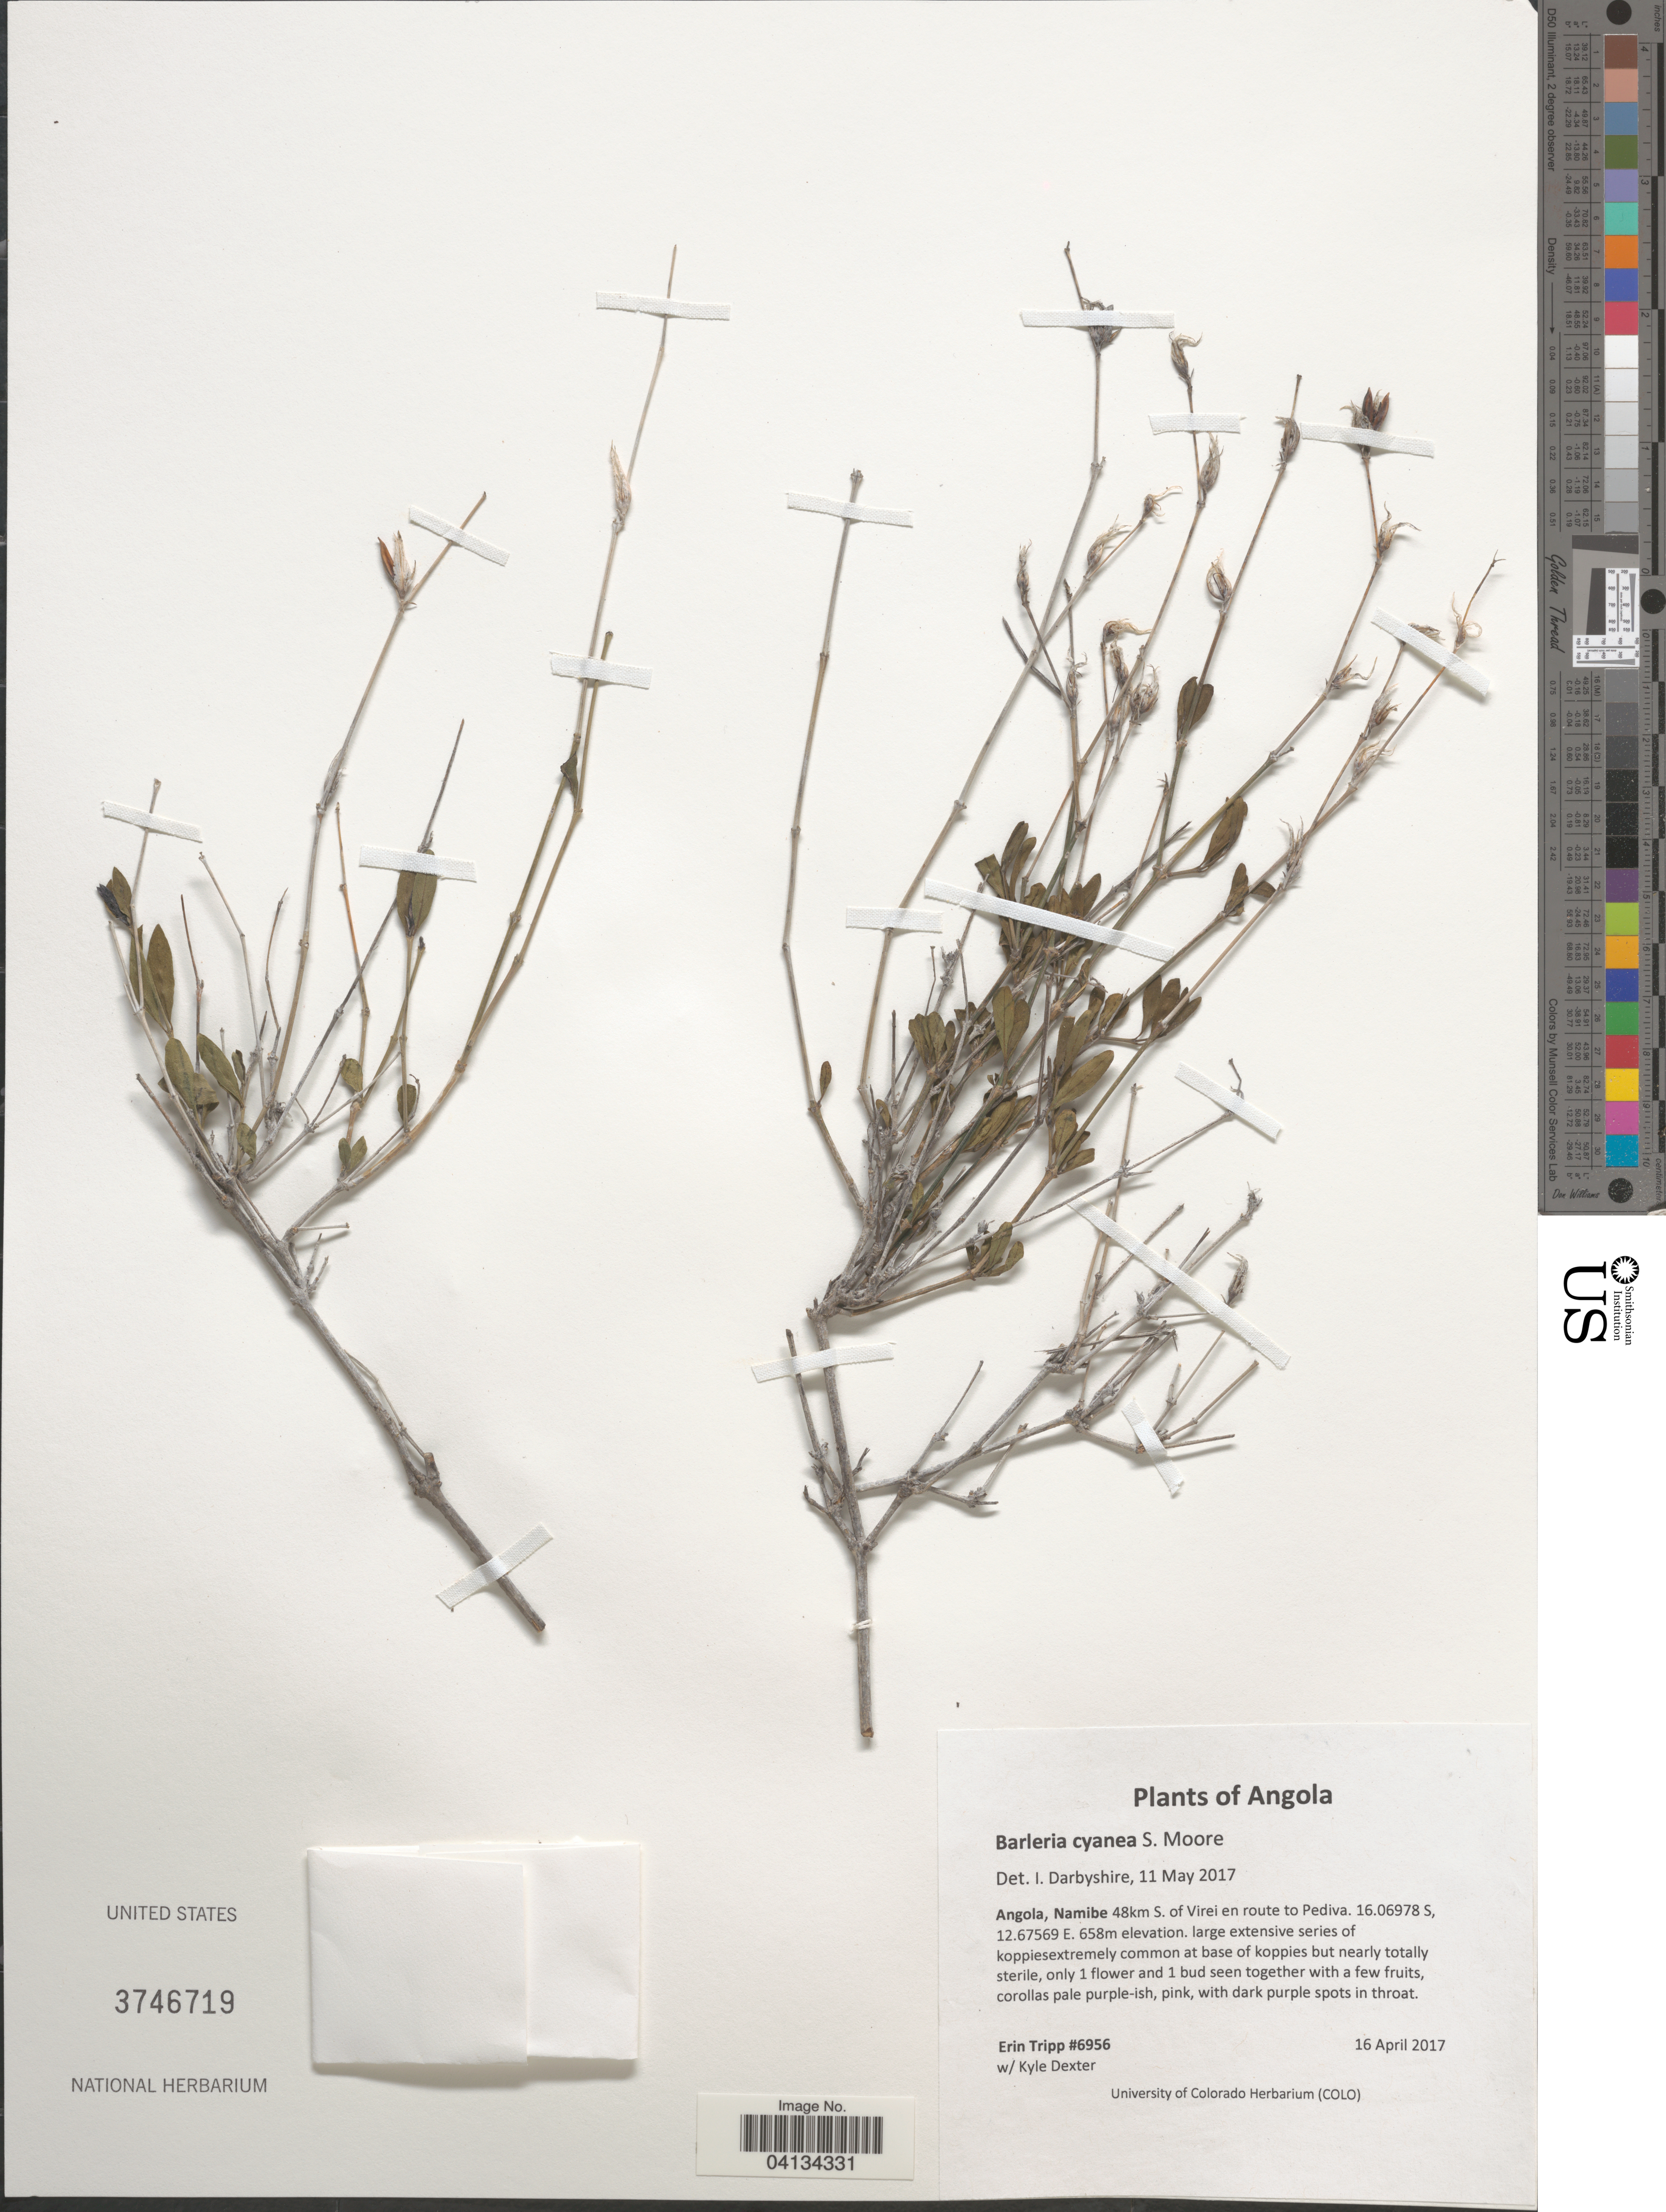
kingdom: Plantae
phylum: Tracheophyta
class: Magnoliopsida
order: Lamiales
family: Acanthaceae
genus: Barleria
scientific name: Barleria cyanea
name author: S. Moore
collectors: E. Tripp & K. Dexter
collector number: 6956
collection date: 2017-04-16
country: Angola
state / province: Namibe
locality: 48km S. of Virei en route to Pediva.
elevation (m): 658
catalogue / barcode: US 3746719